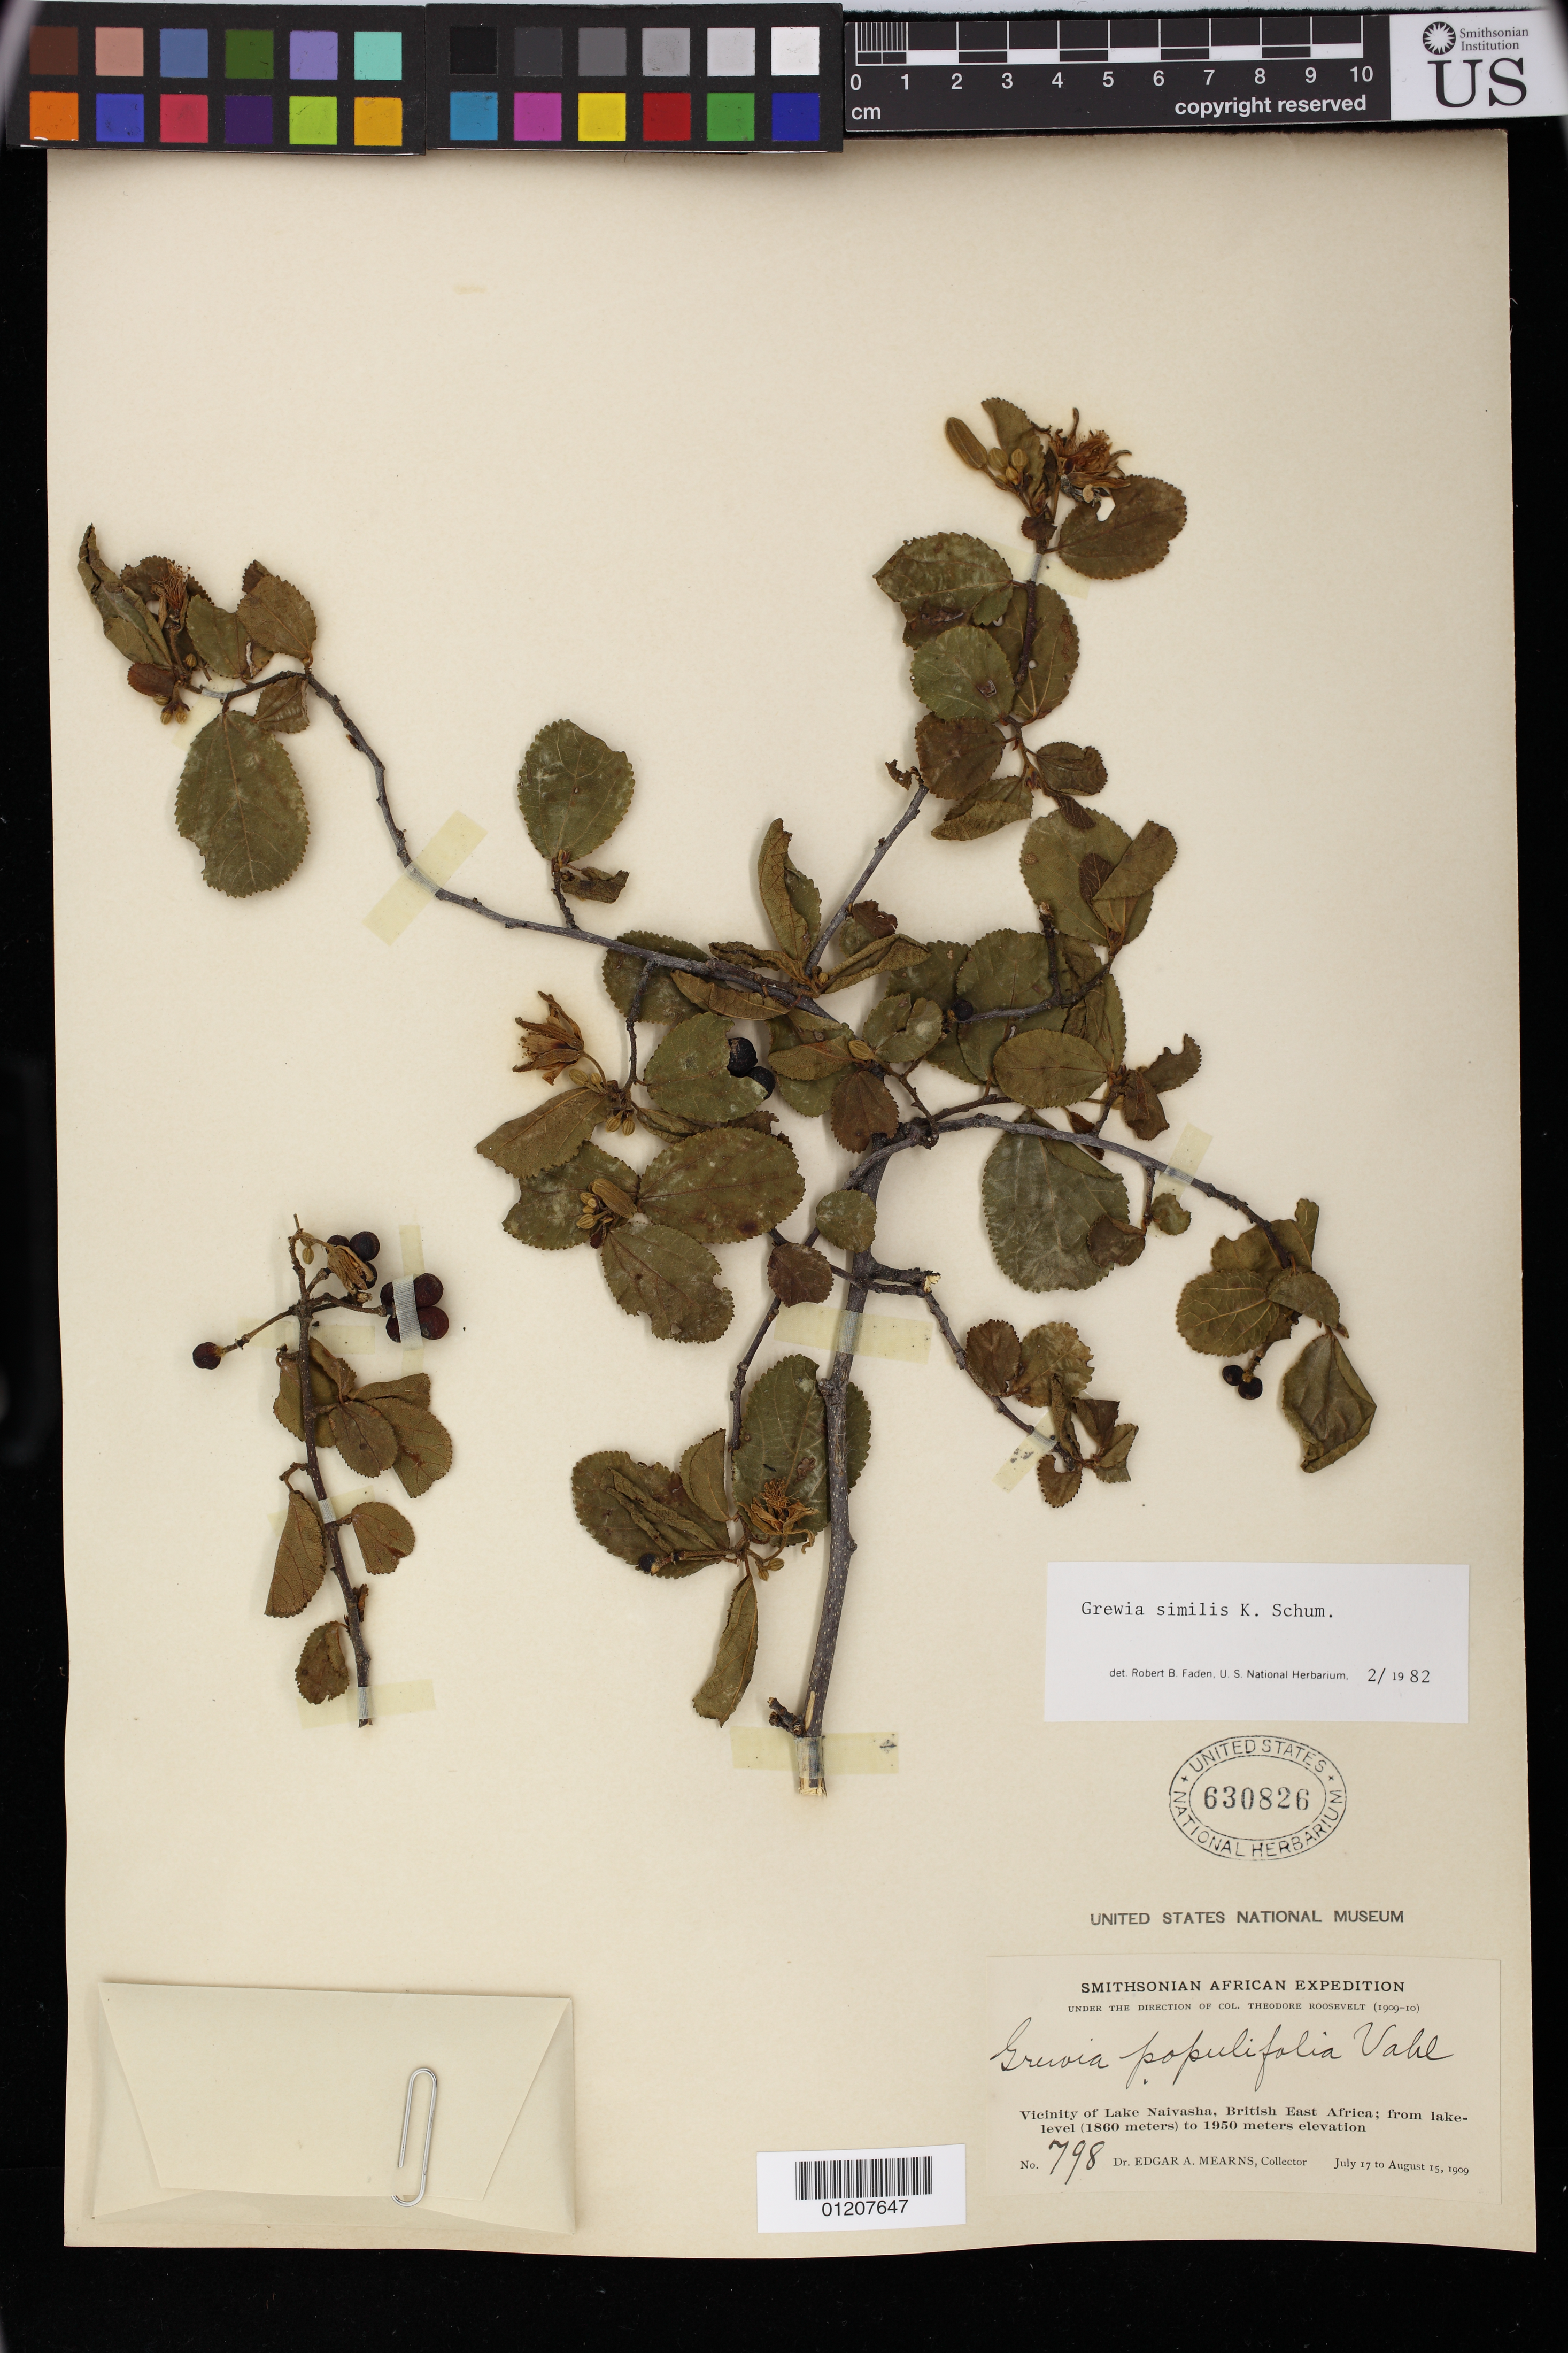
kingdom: Plantae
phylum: Tracheophyta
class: Magnoliopsida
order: Malvales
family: Malvaceae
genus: Grewia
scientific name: Grewia similis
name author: K. Schum.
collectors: E. A. Mearns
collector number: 798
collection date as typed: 17 Jul 1909 to 15 Aug 1909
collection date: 1909-07-17/1909-08-15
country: Kenya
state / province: Nakuru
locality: Vicinity of Lake Naivasha, British East Africa.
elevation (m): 1860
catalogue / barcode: US 630826